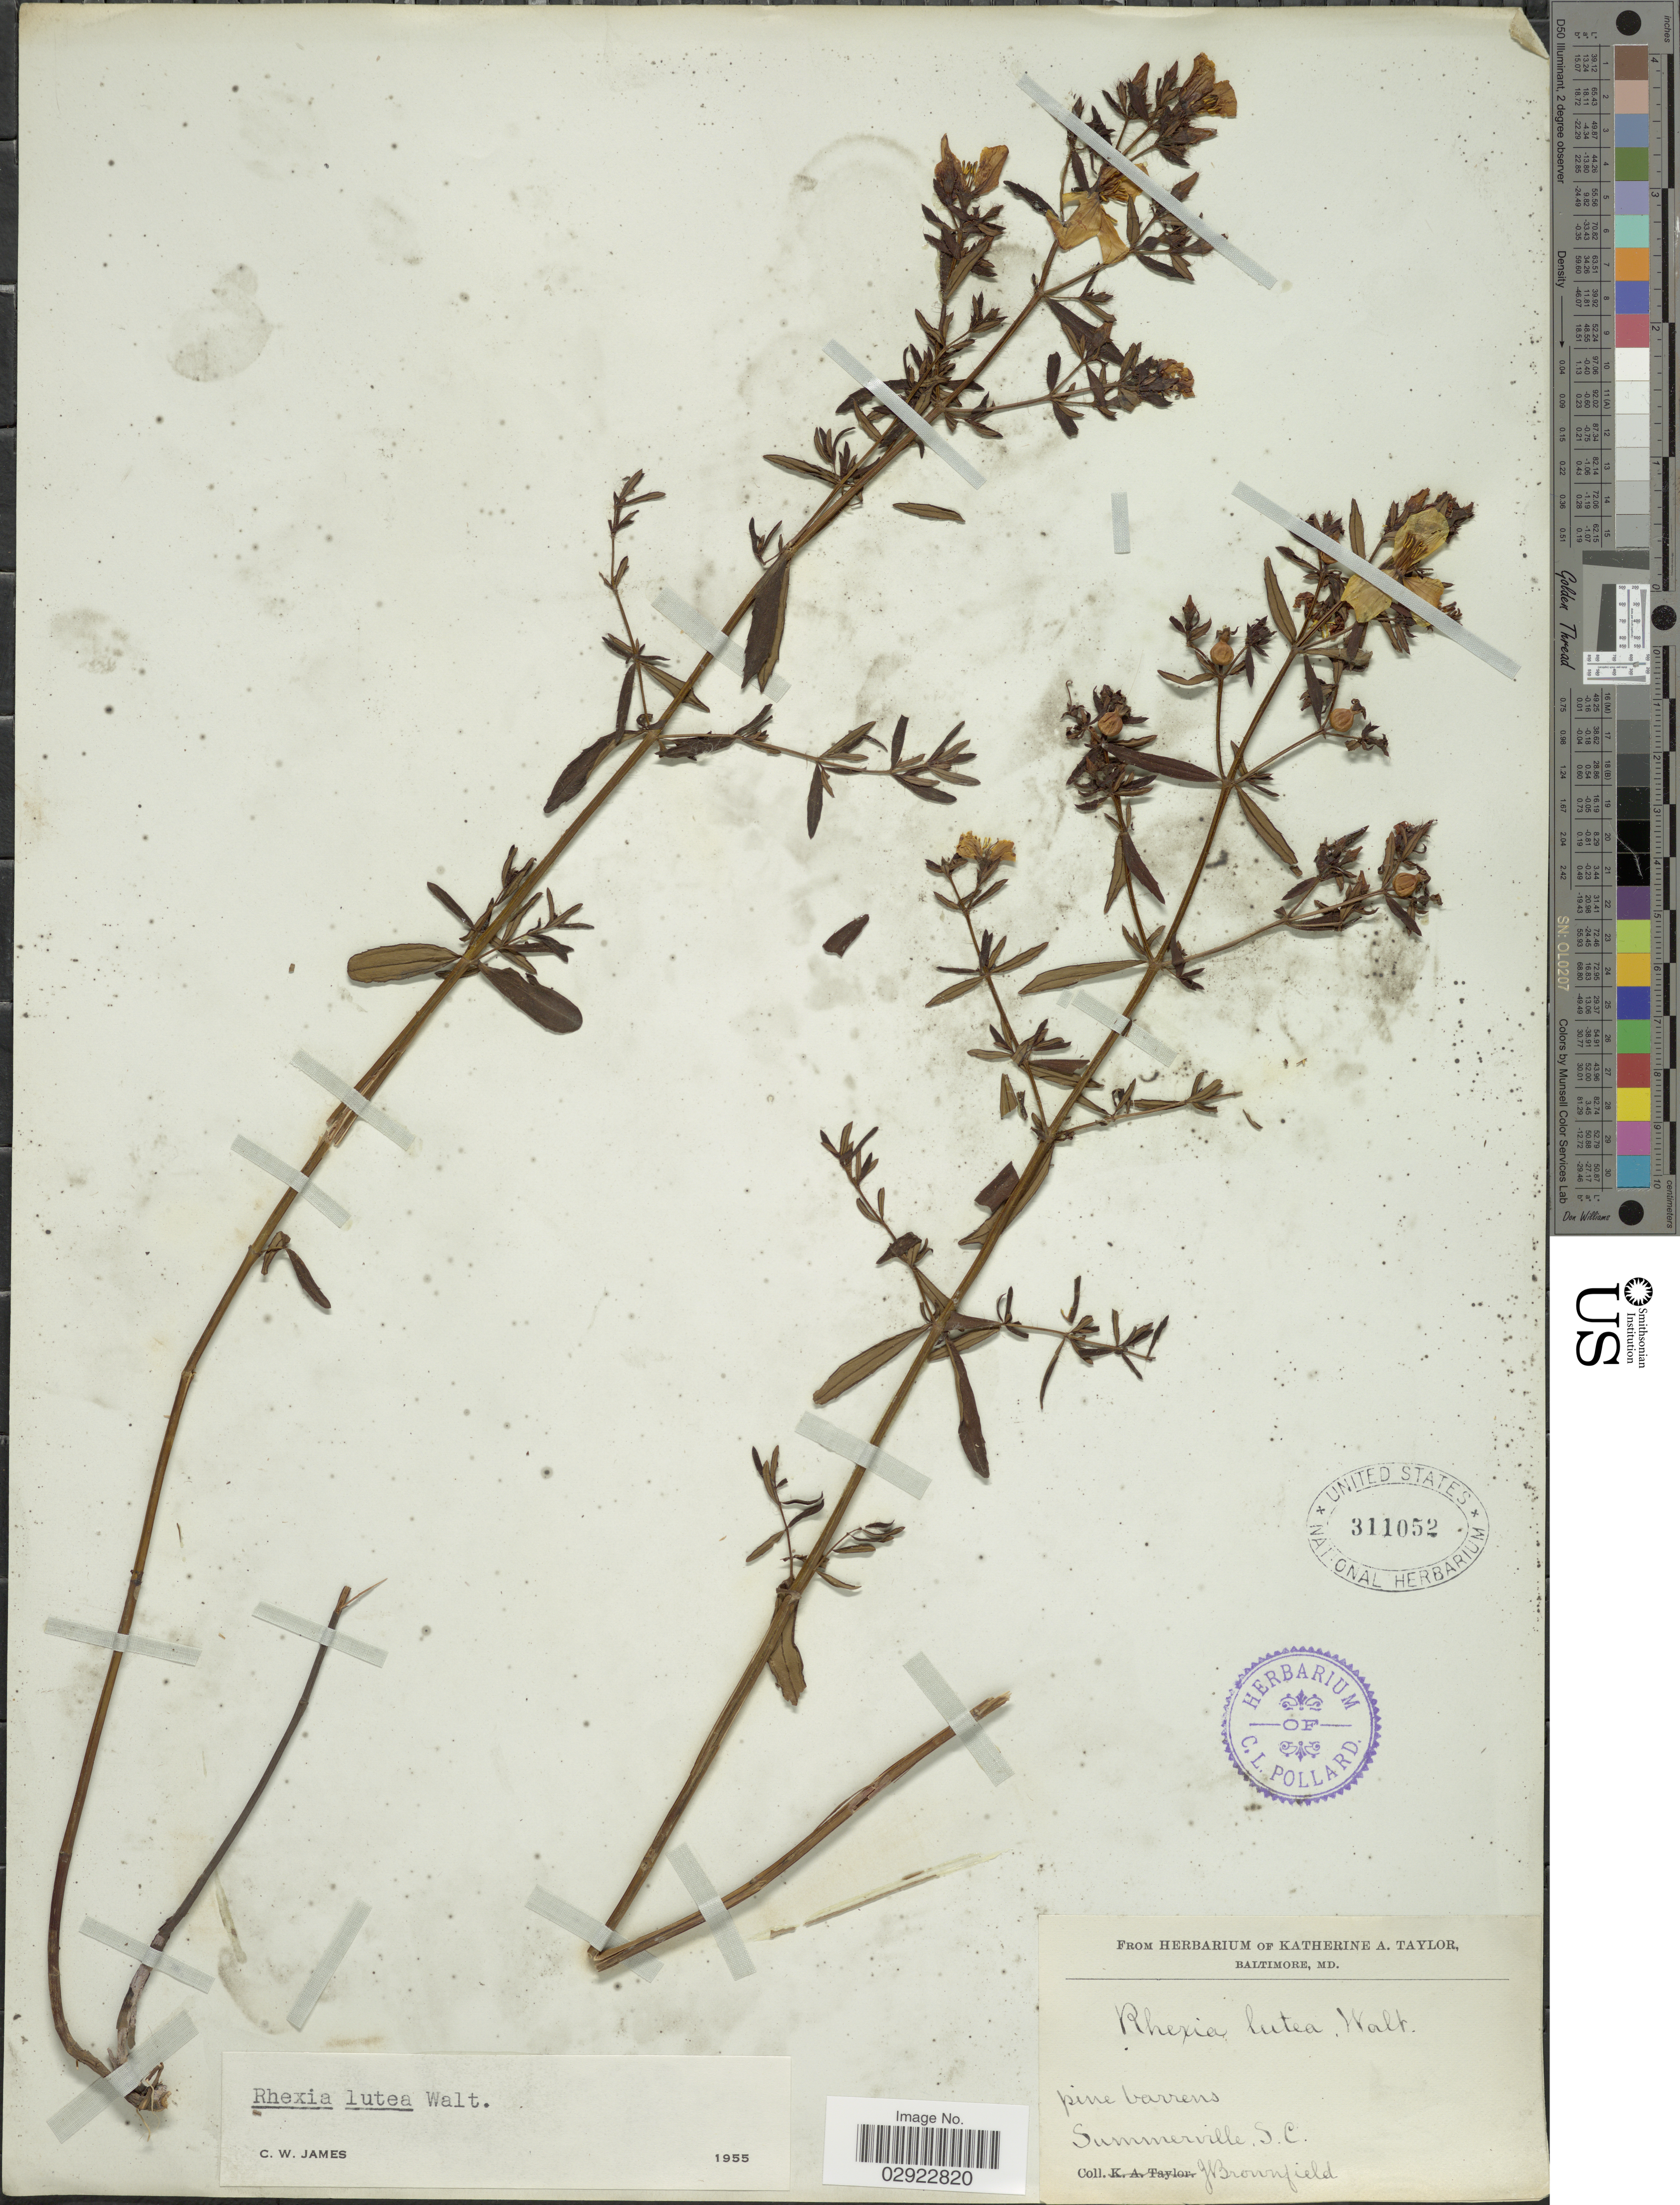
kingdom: Plantae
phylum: Tracheophyta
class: Magnoliopsida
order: Myrtales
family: Melastomataceae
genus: Rhexia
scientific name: Rhexia lutea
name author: Walter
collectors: J. Brownfield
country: United States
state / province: South Carolina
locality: Summerville.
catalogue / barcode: US 311052